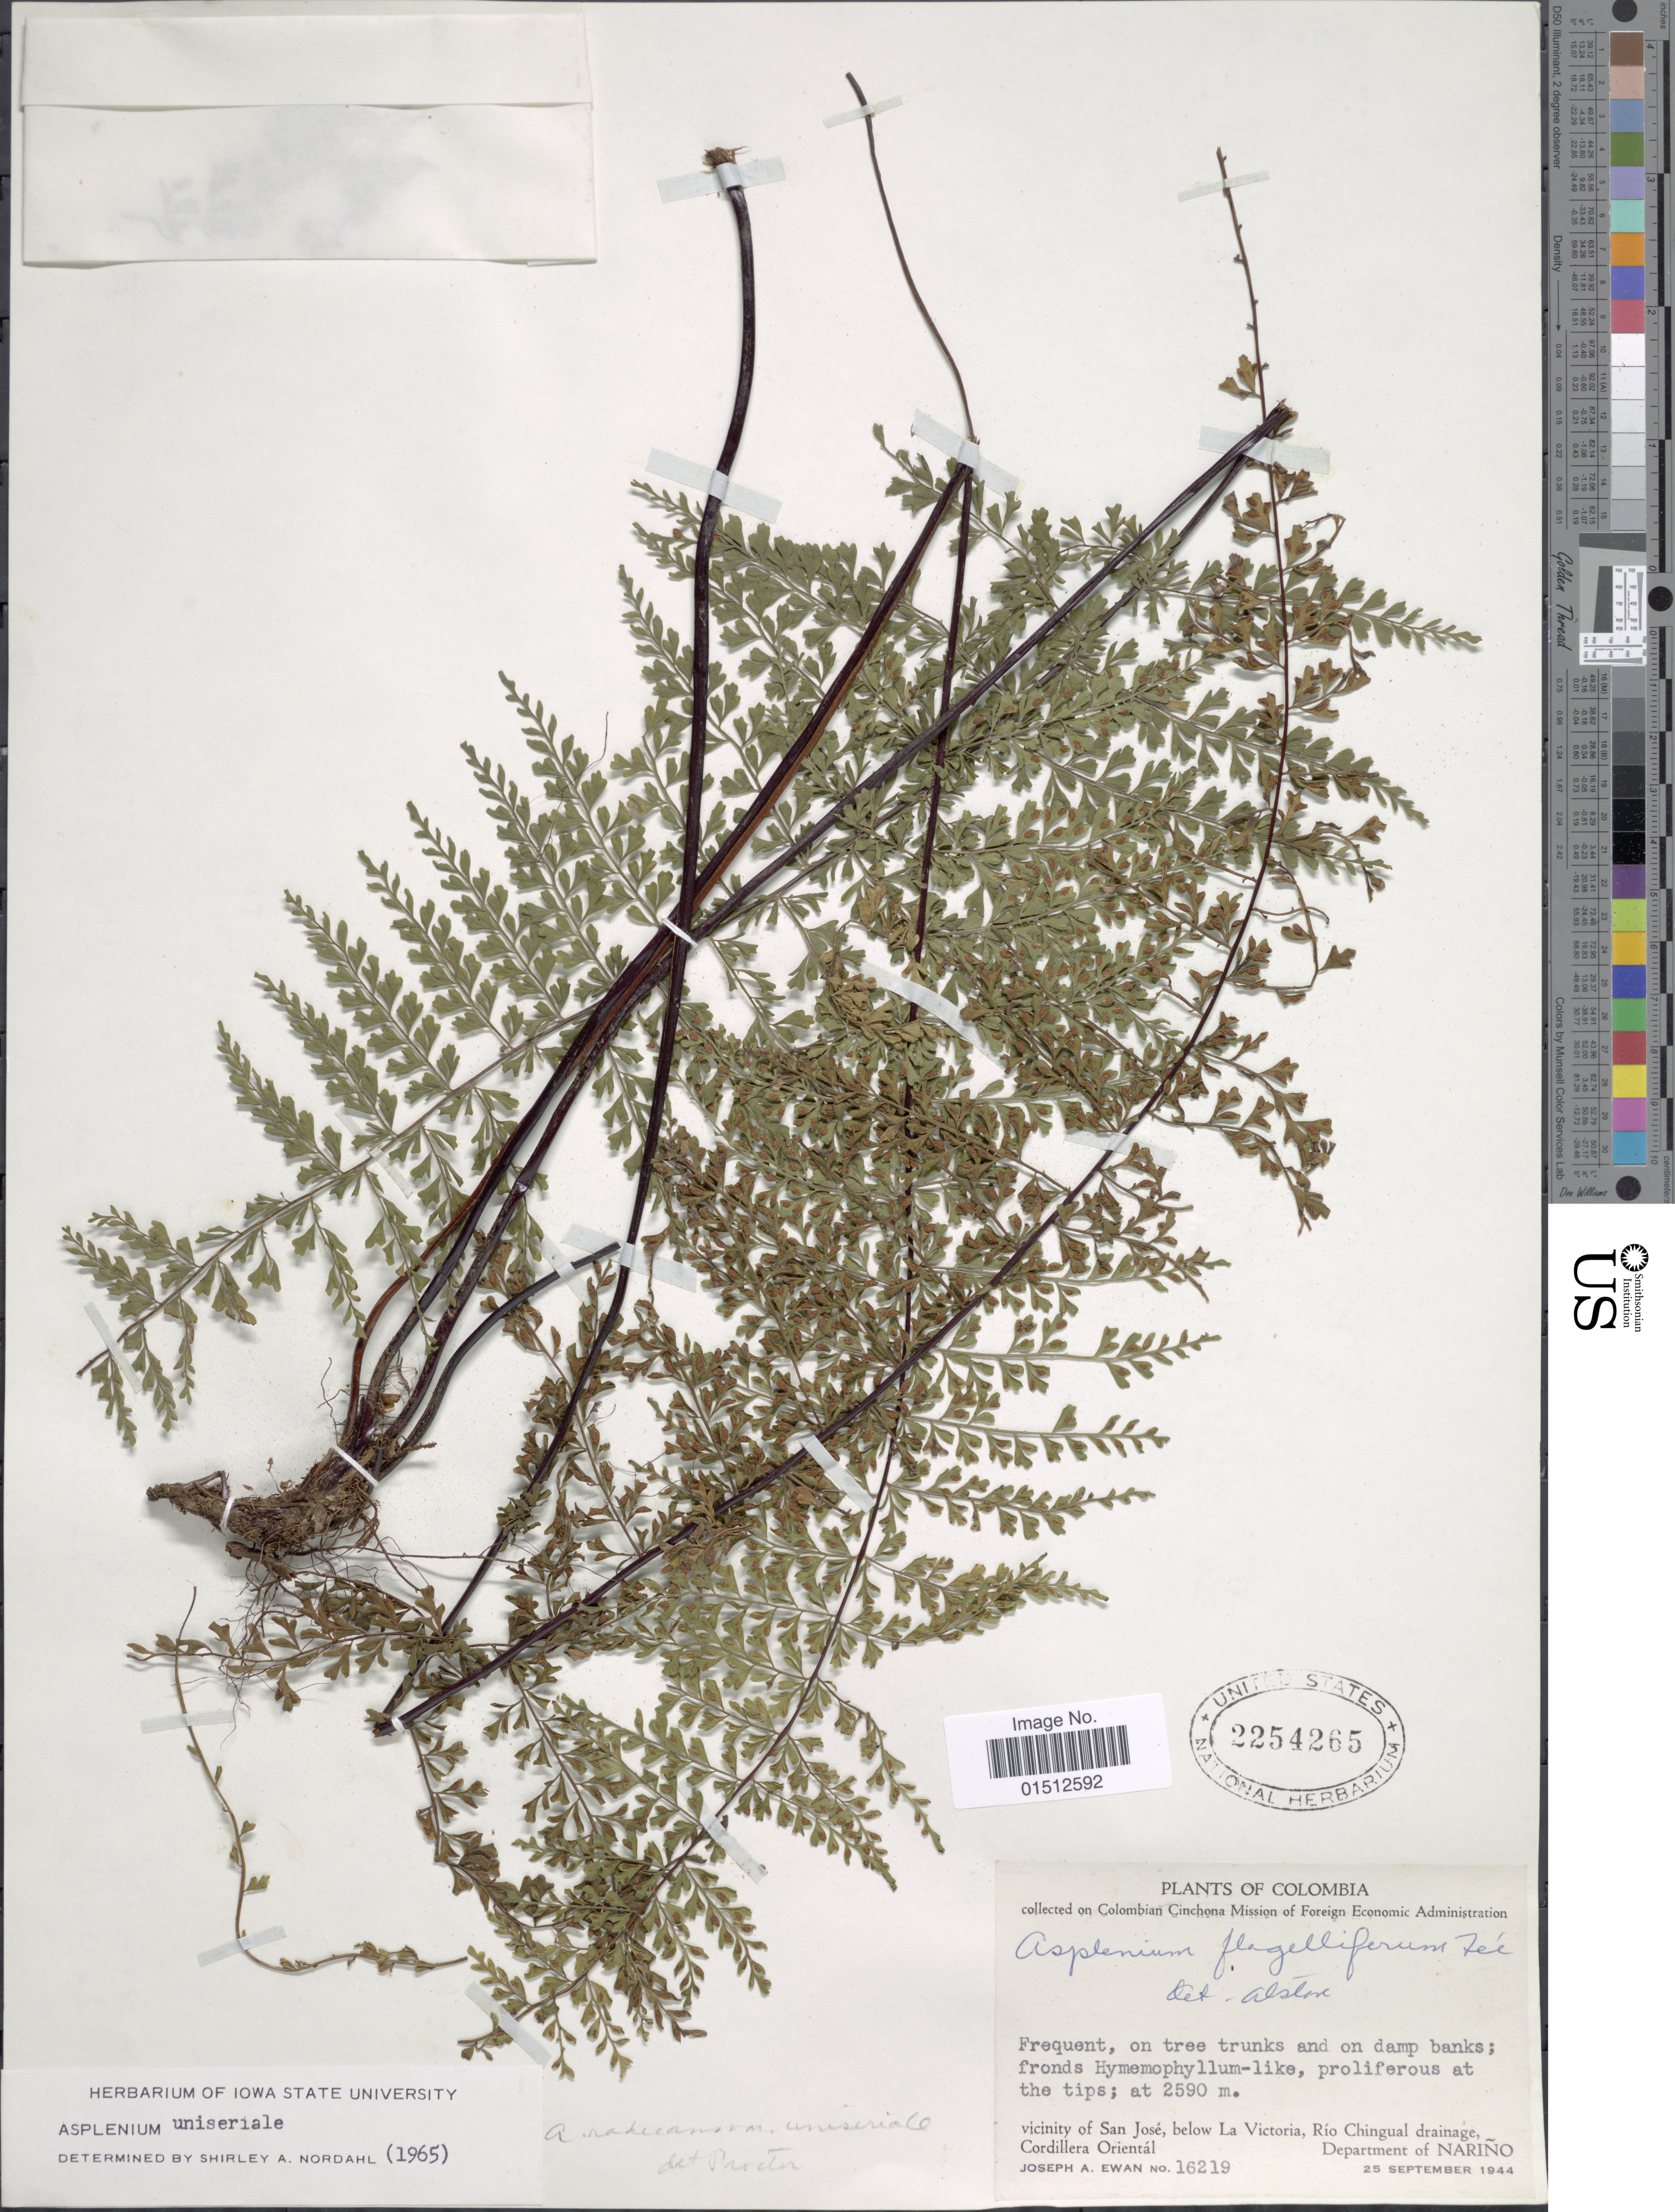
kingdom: Plantae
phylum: Tracheophyta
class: Polypodiopsida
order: Polypodiales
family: Aspleniaceae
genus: Asplenium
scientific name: Asplenium radicans var. uniserale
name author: (Raddi) L.D. Gómez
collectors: J. A. Ewan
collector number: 16219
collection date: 1944-09-25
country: Colombia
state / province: Nariño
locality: Colombia. Vicinity of San Jose, below La Victoria, Rio Chingual drainage, Cordillera Oriental, Department of Narino.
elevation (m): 2590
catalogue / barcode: US 2254265